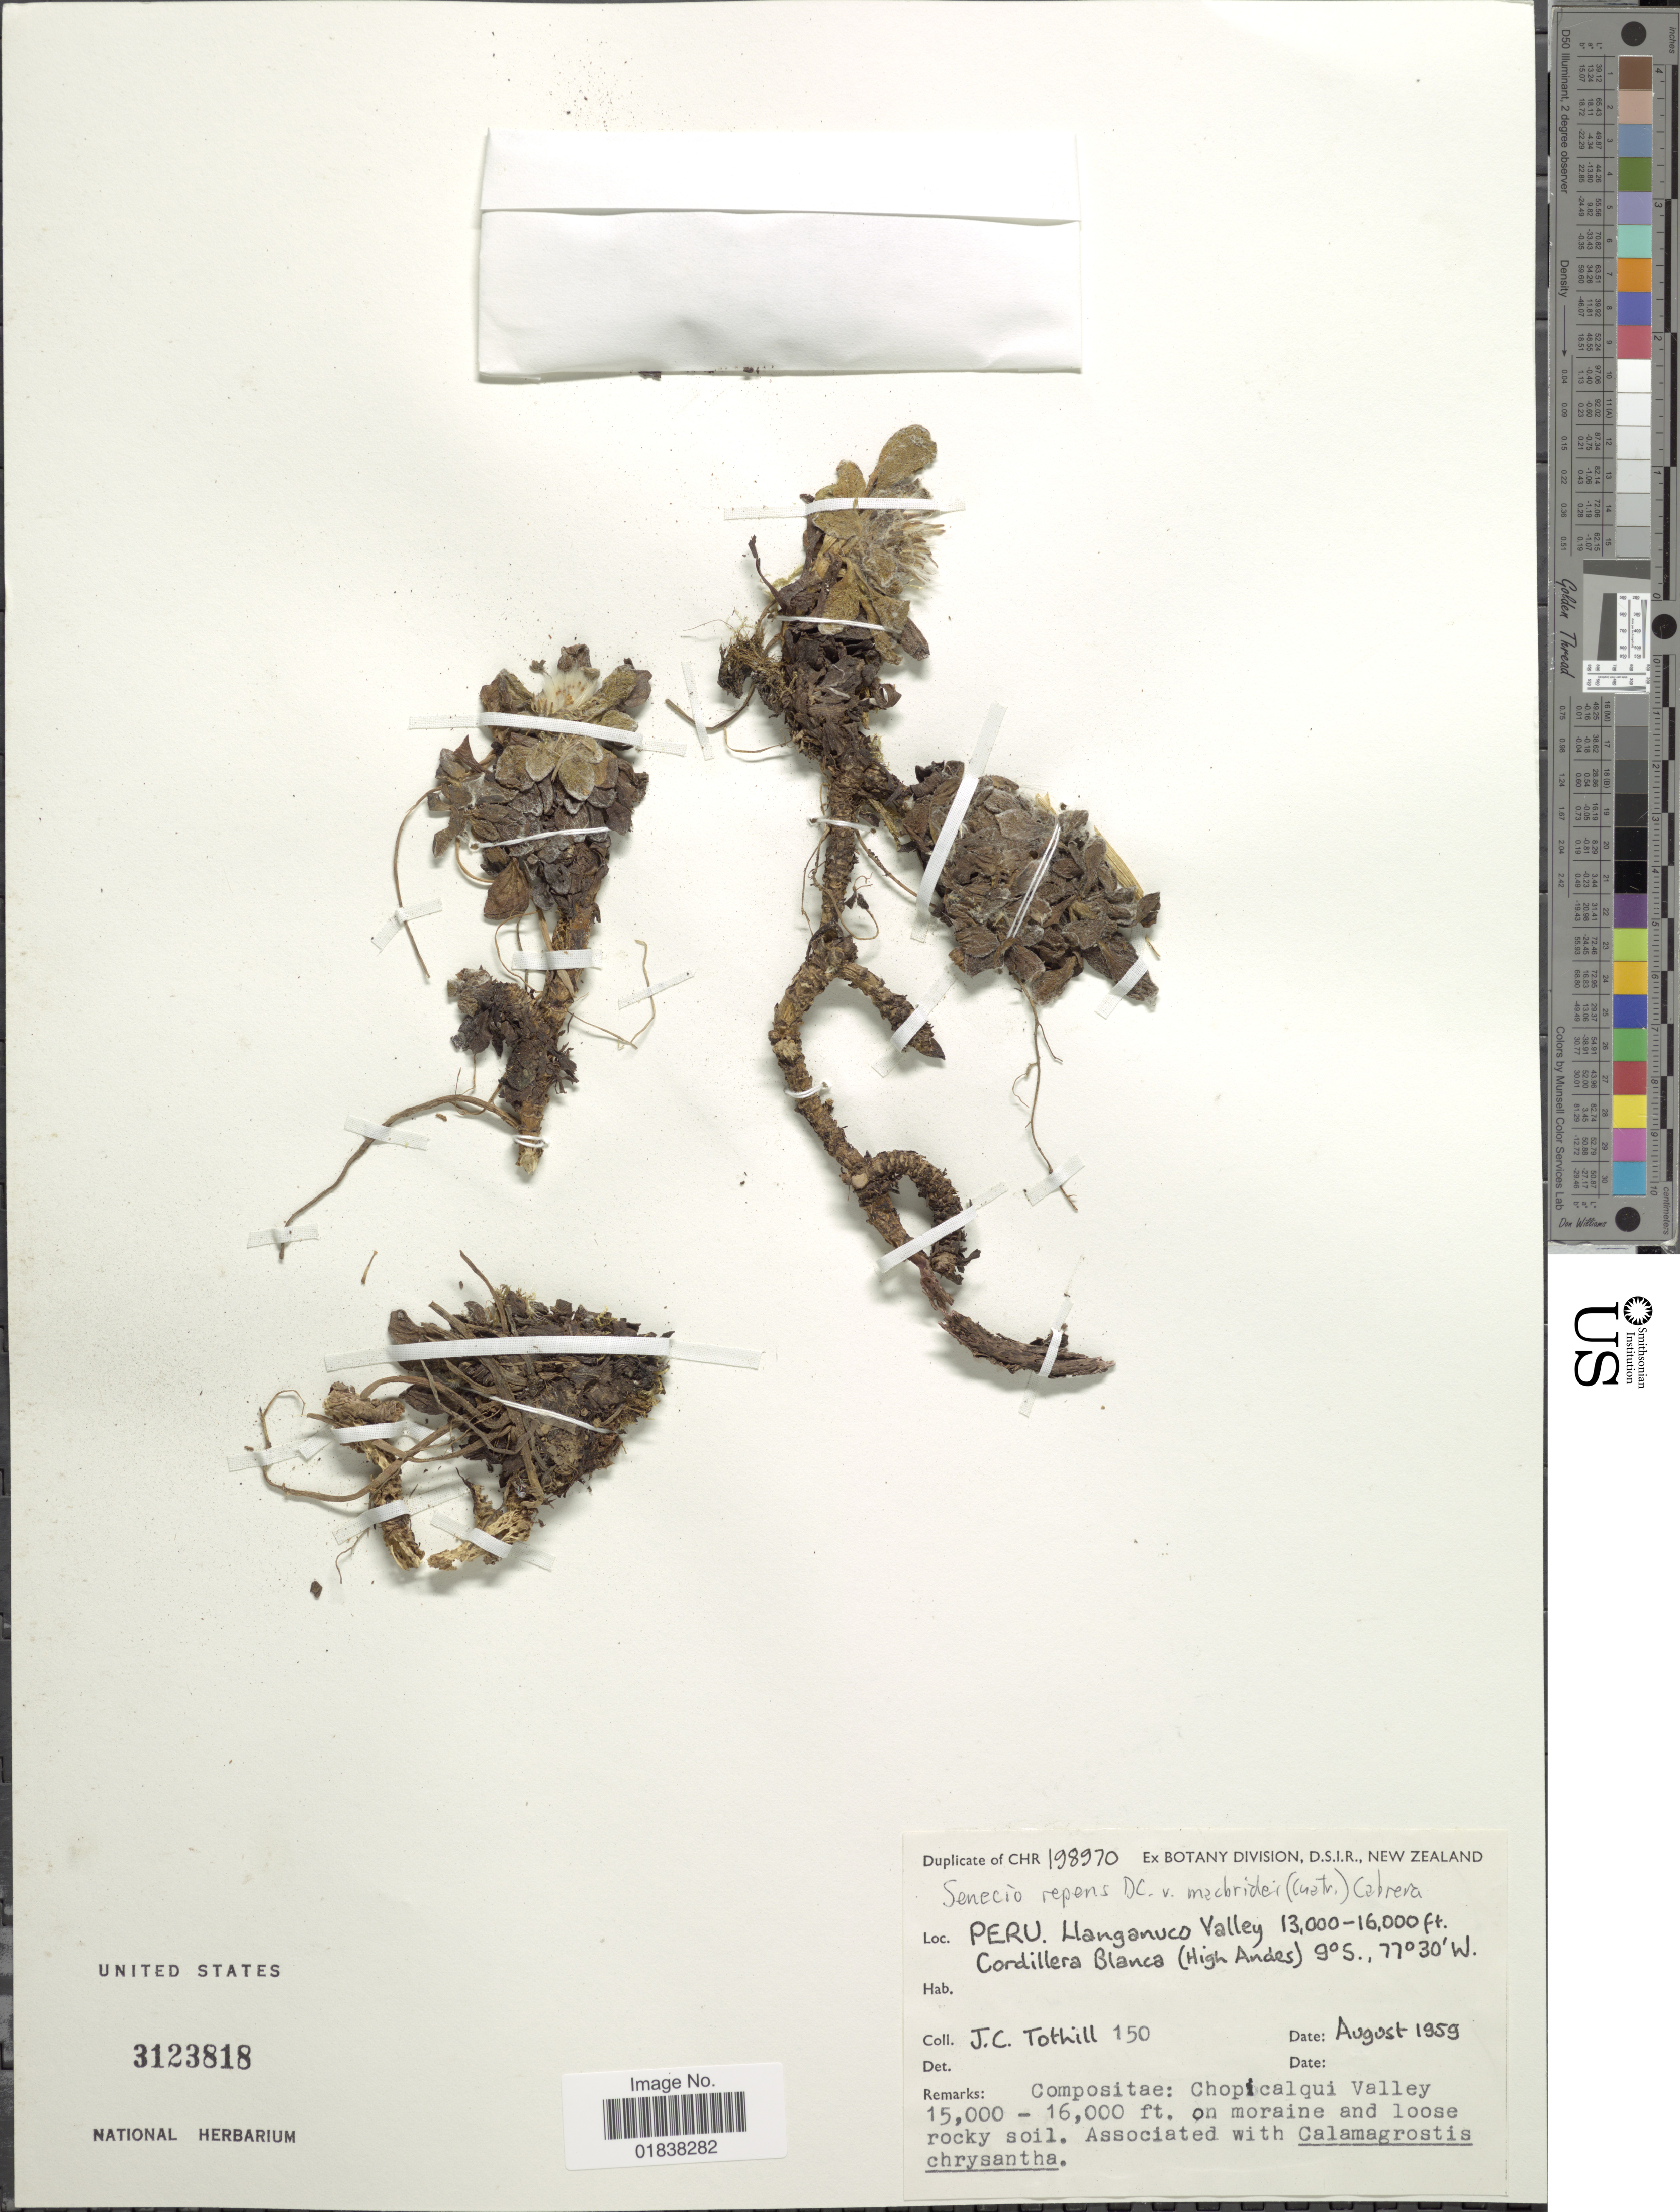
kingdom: Plantae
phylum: Tracheophyta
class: Magnoliopsida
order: Asterales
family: Asteraceae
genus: Senecio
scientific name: Senecio repens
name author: DC.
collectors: J. C. Tothill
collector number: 150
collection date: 1959-08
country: Peru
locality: Llanganuco Valley, Cordillera Blanca (High Andes)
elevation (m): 3962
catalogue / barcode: US 3123818